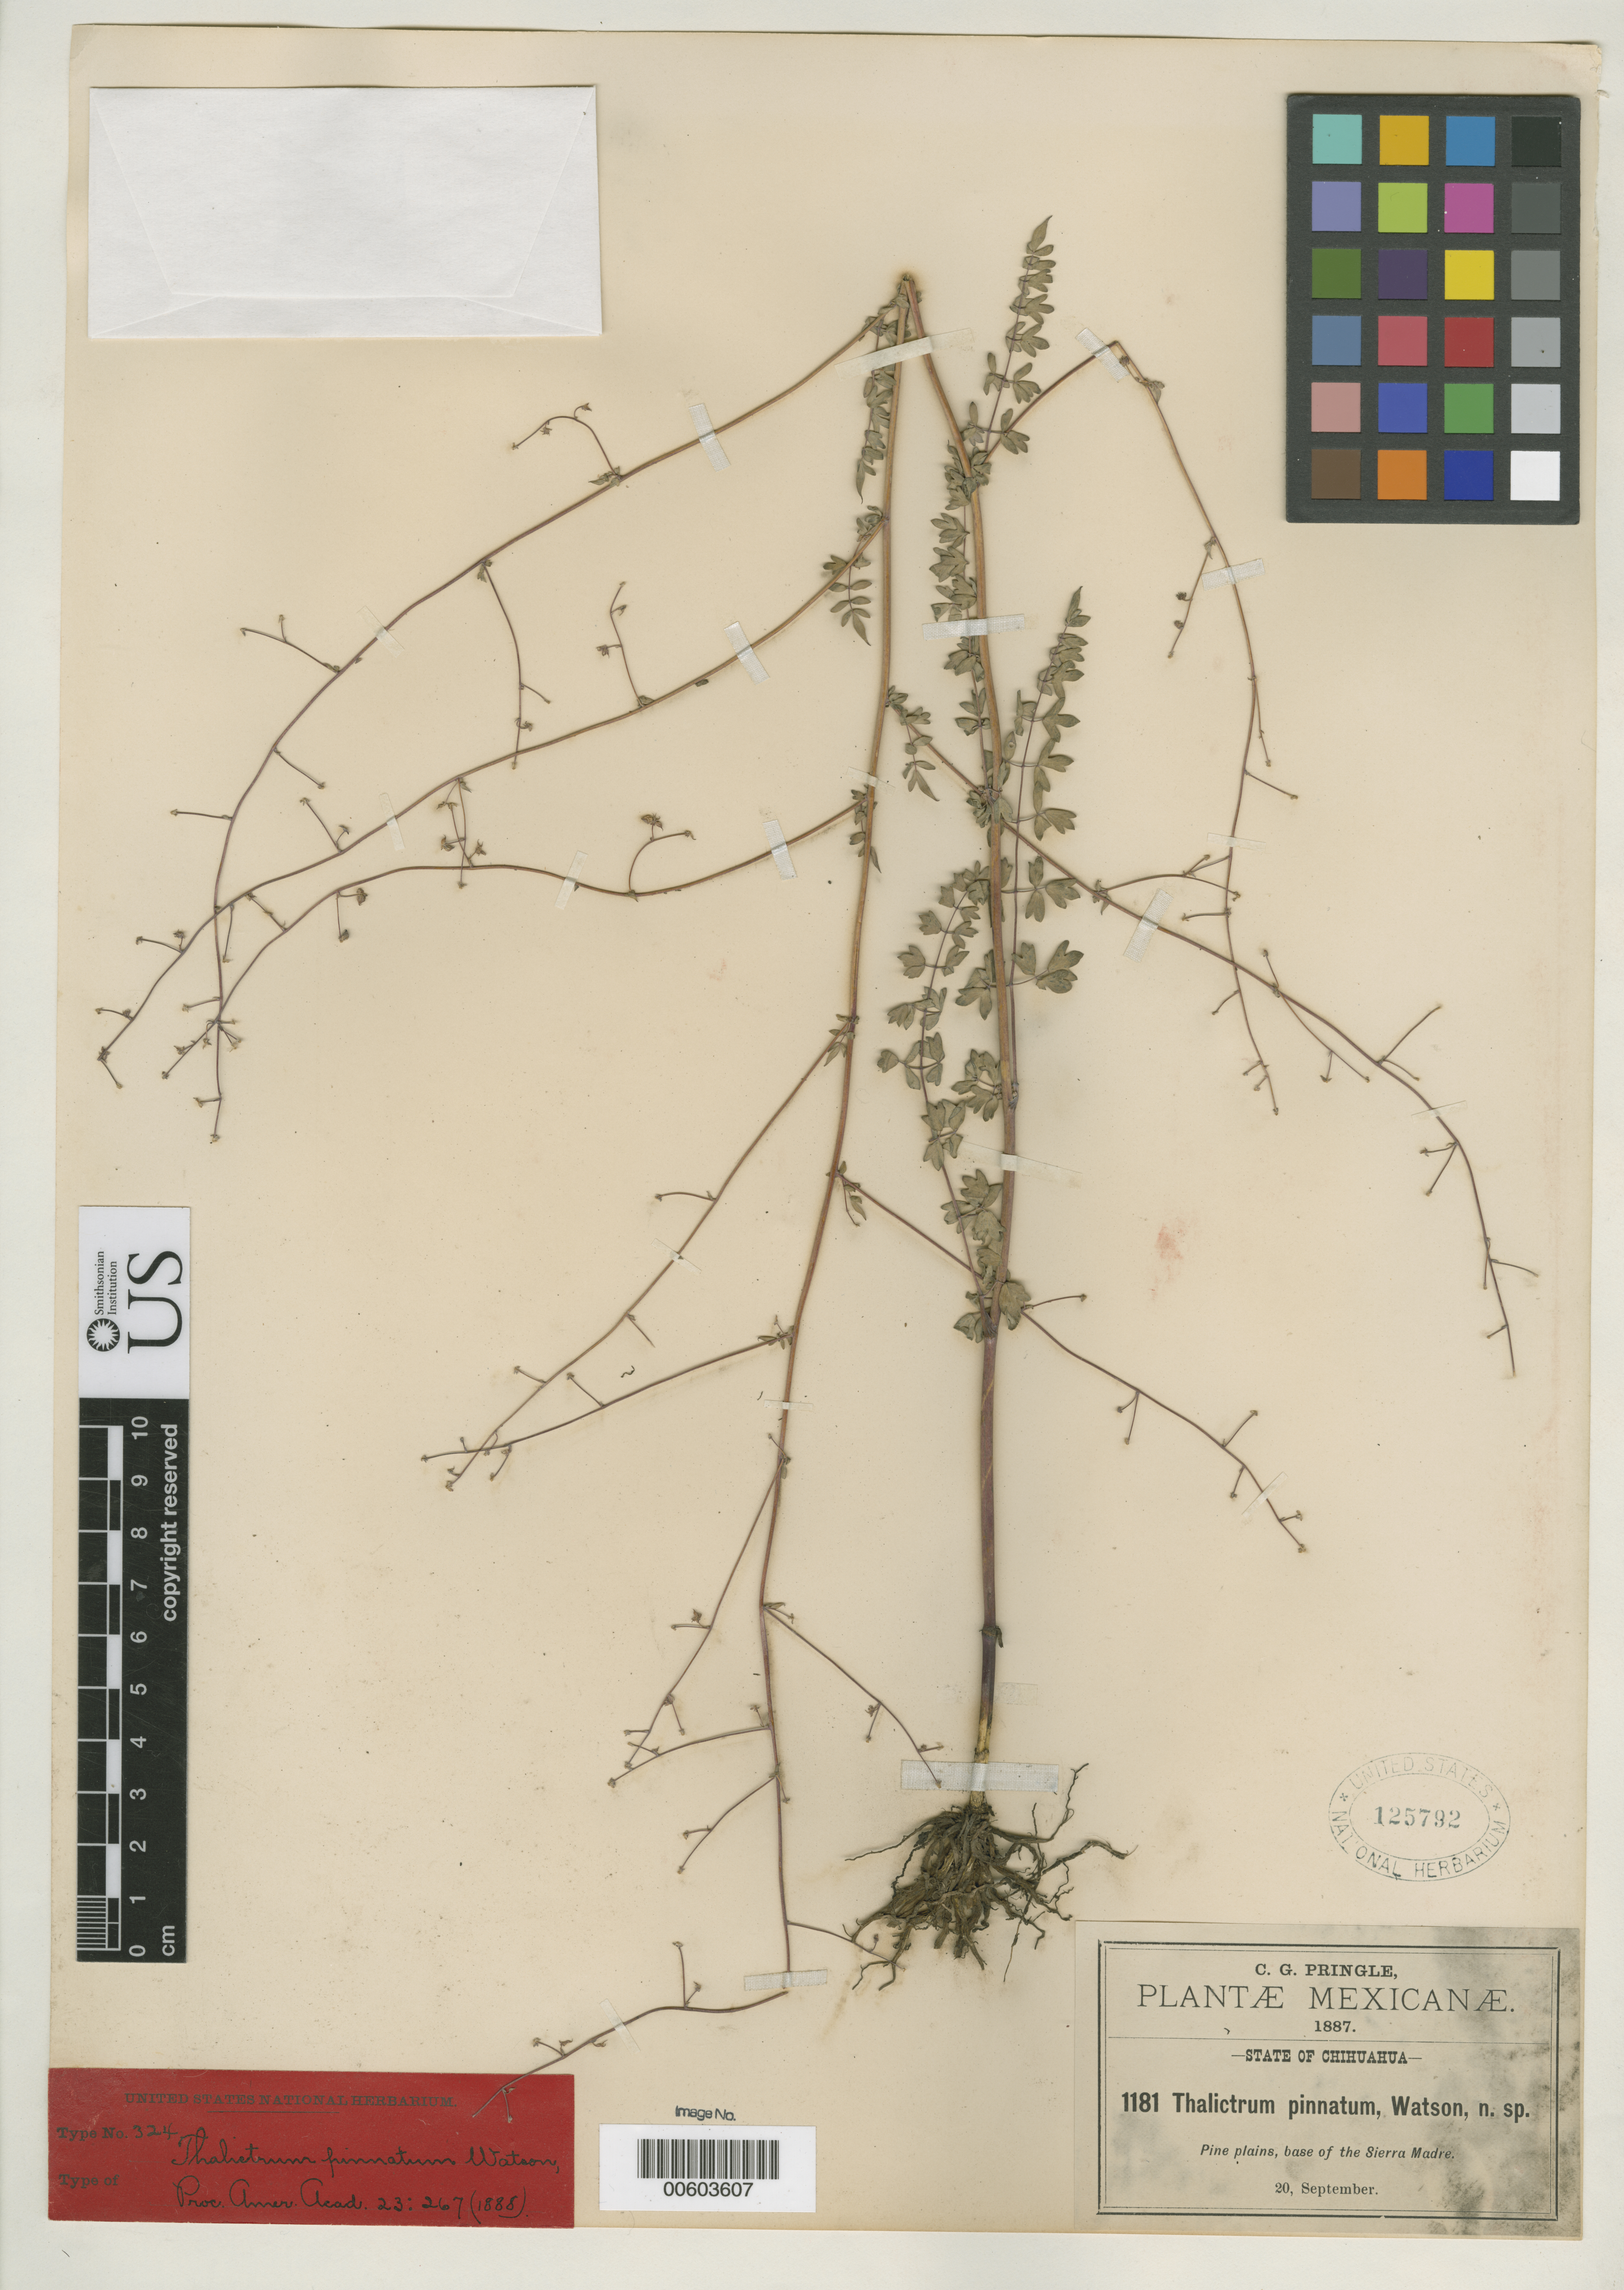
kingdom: Plantae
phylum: Tracheophyta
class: Magnoliopsida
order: Ranunculales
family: Ranunculaceae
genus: Thalictrum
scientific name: Thalictrum pinnatum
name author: S. Watson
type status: Isotype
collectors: C. G. Pringle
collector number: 1181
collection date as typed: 20 Sep 1887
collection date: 1887-09-20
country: Mexico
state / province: Chihuahua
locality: Base of Sierra Madre.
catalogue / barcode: US 125792